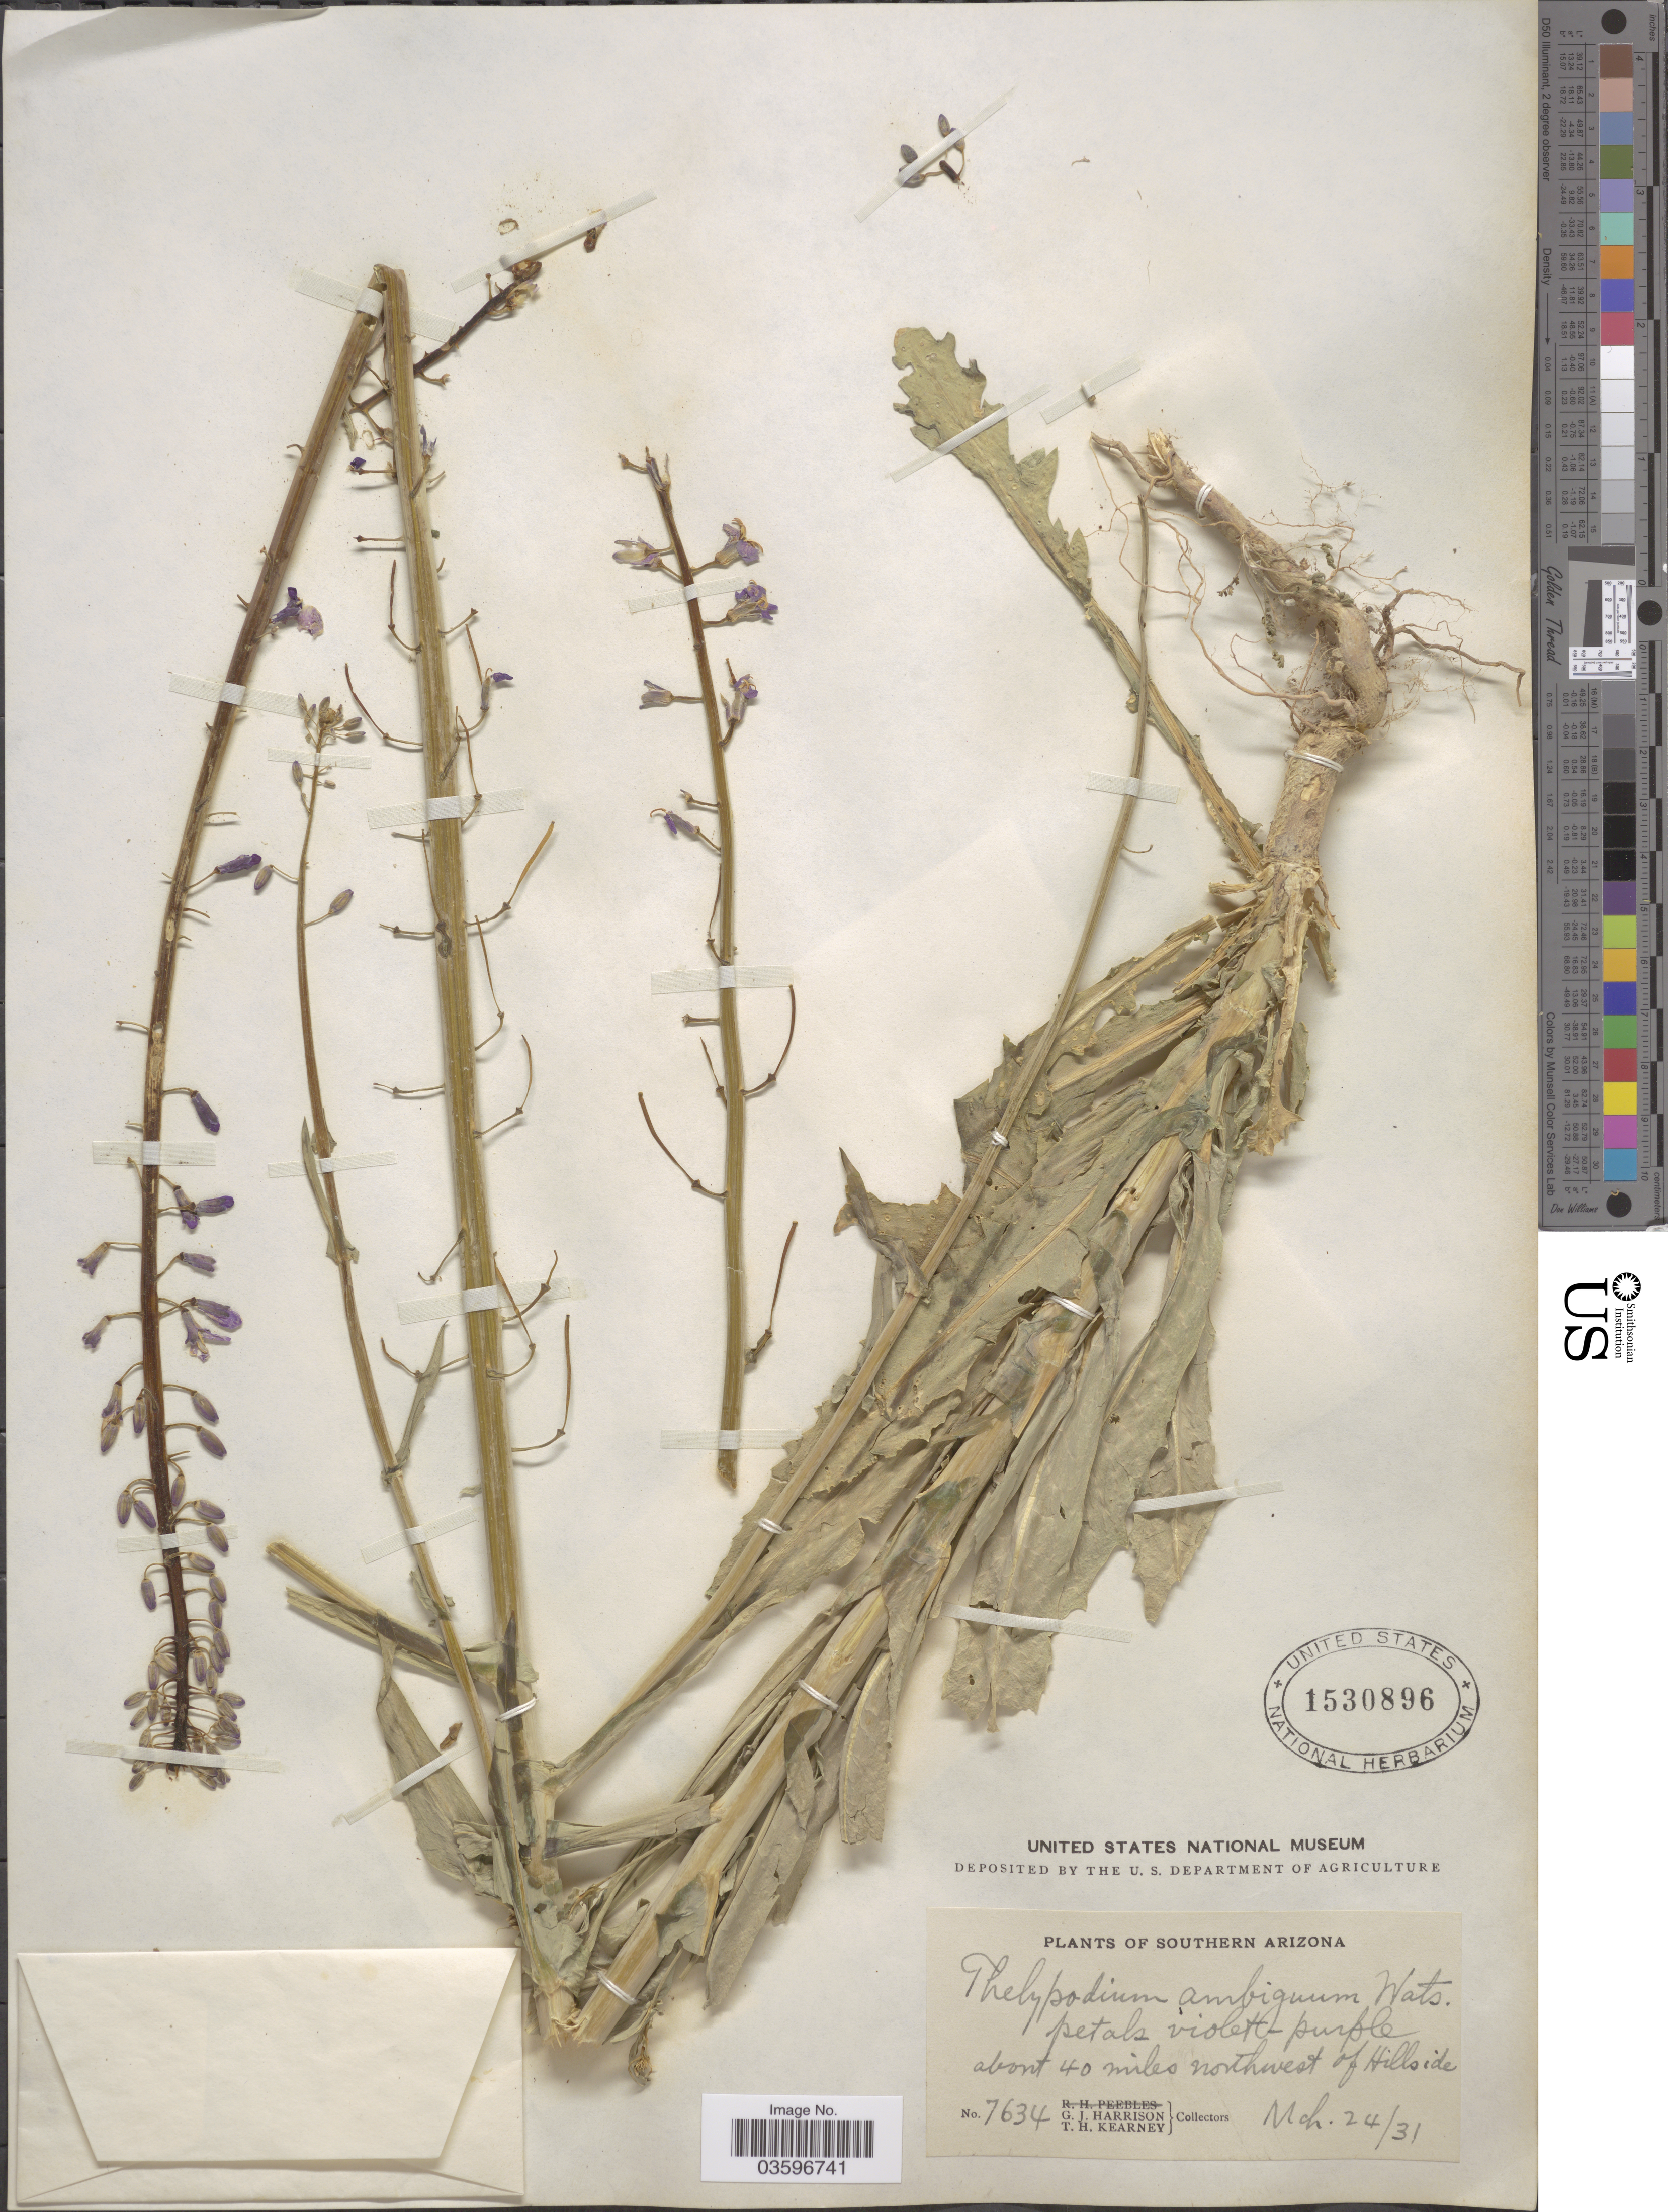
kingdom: Plantae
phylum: Tracheophyta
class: Magnoliopsida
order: Brassicales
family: Brassicaceae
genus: Thelypodiopsis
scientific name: Thelypodiopsis ambigua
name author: (S. Watson) Al-Shehbaz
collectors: G. J. Harrison & T. H. Kearney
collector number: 7634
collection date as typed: Transcribed d/m/y: 24/3/31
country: United States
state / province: Arizona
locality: Southern Arizona. About 40 miles northwest of Hillside.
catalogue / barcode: US 1530896